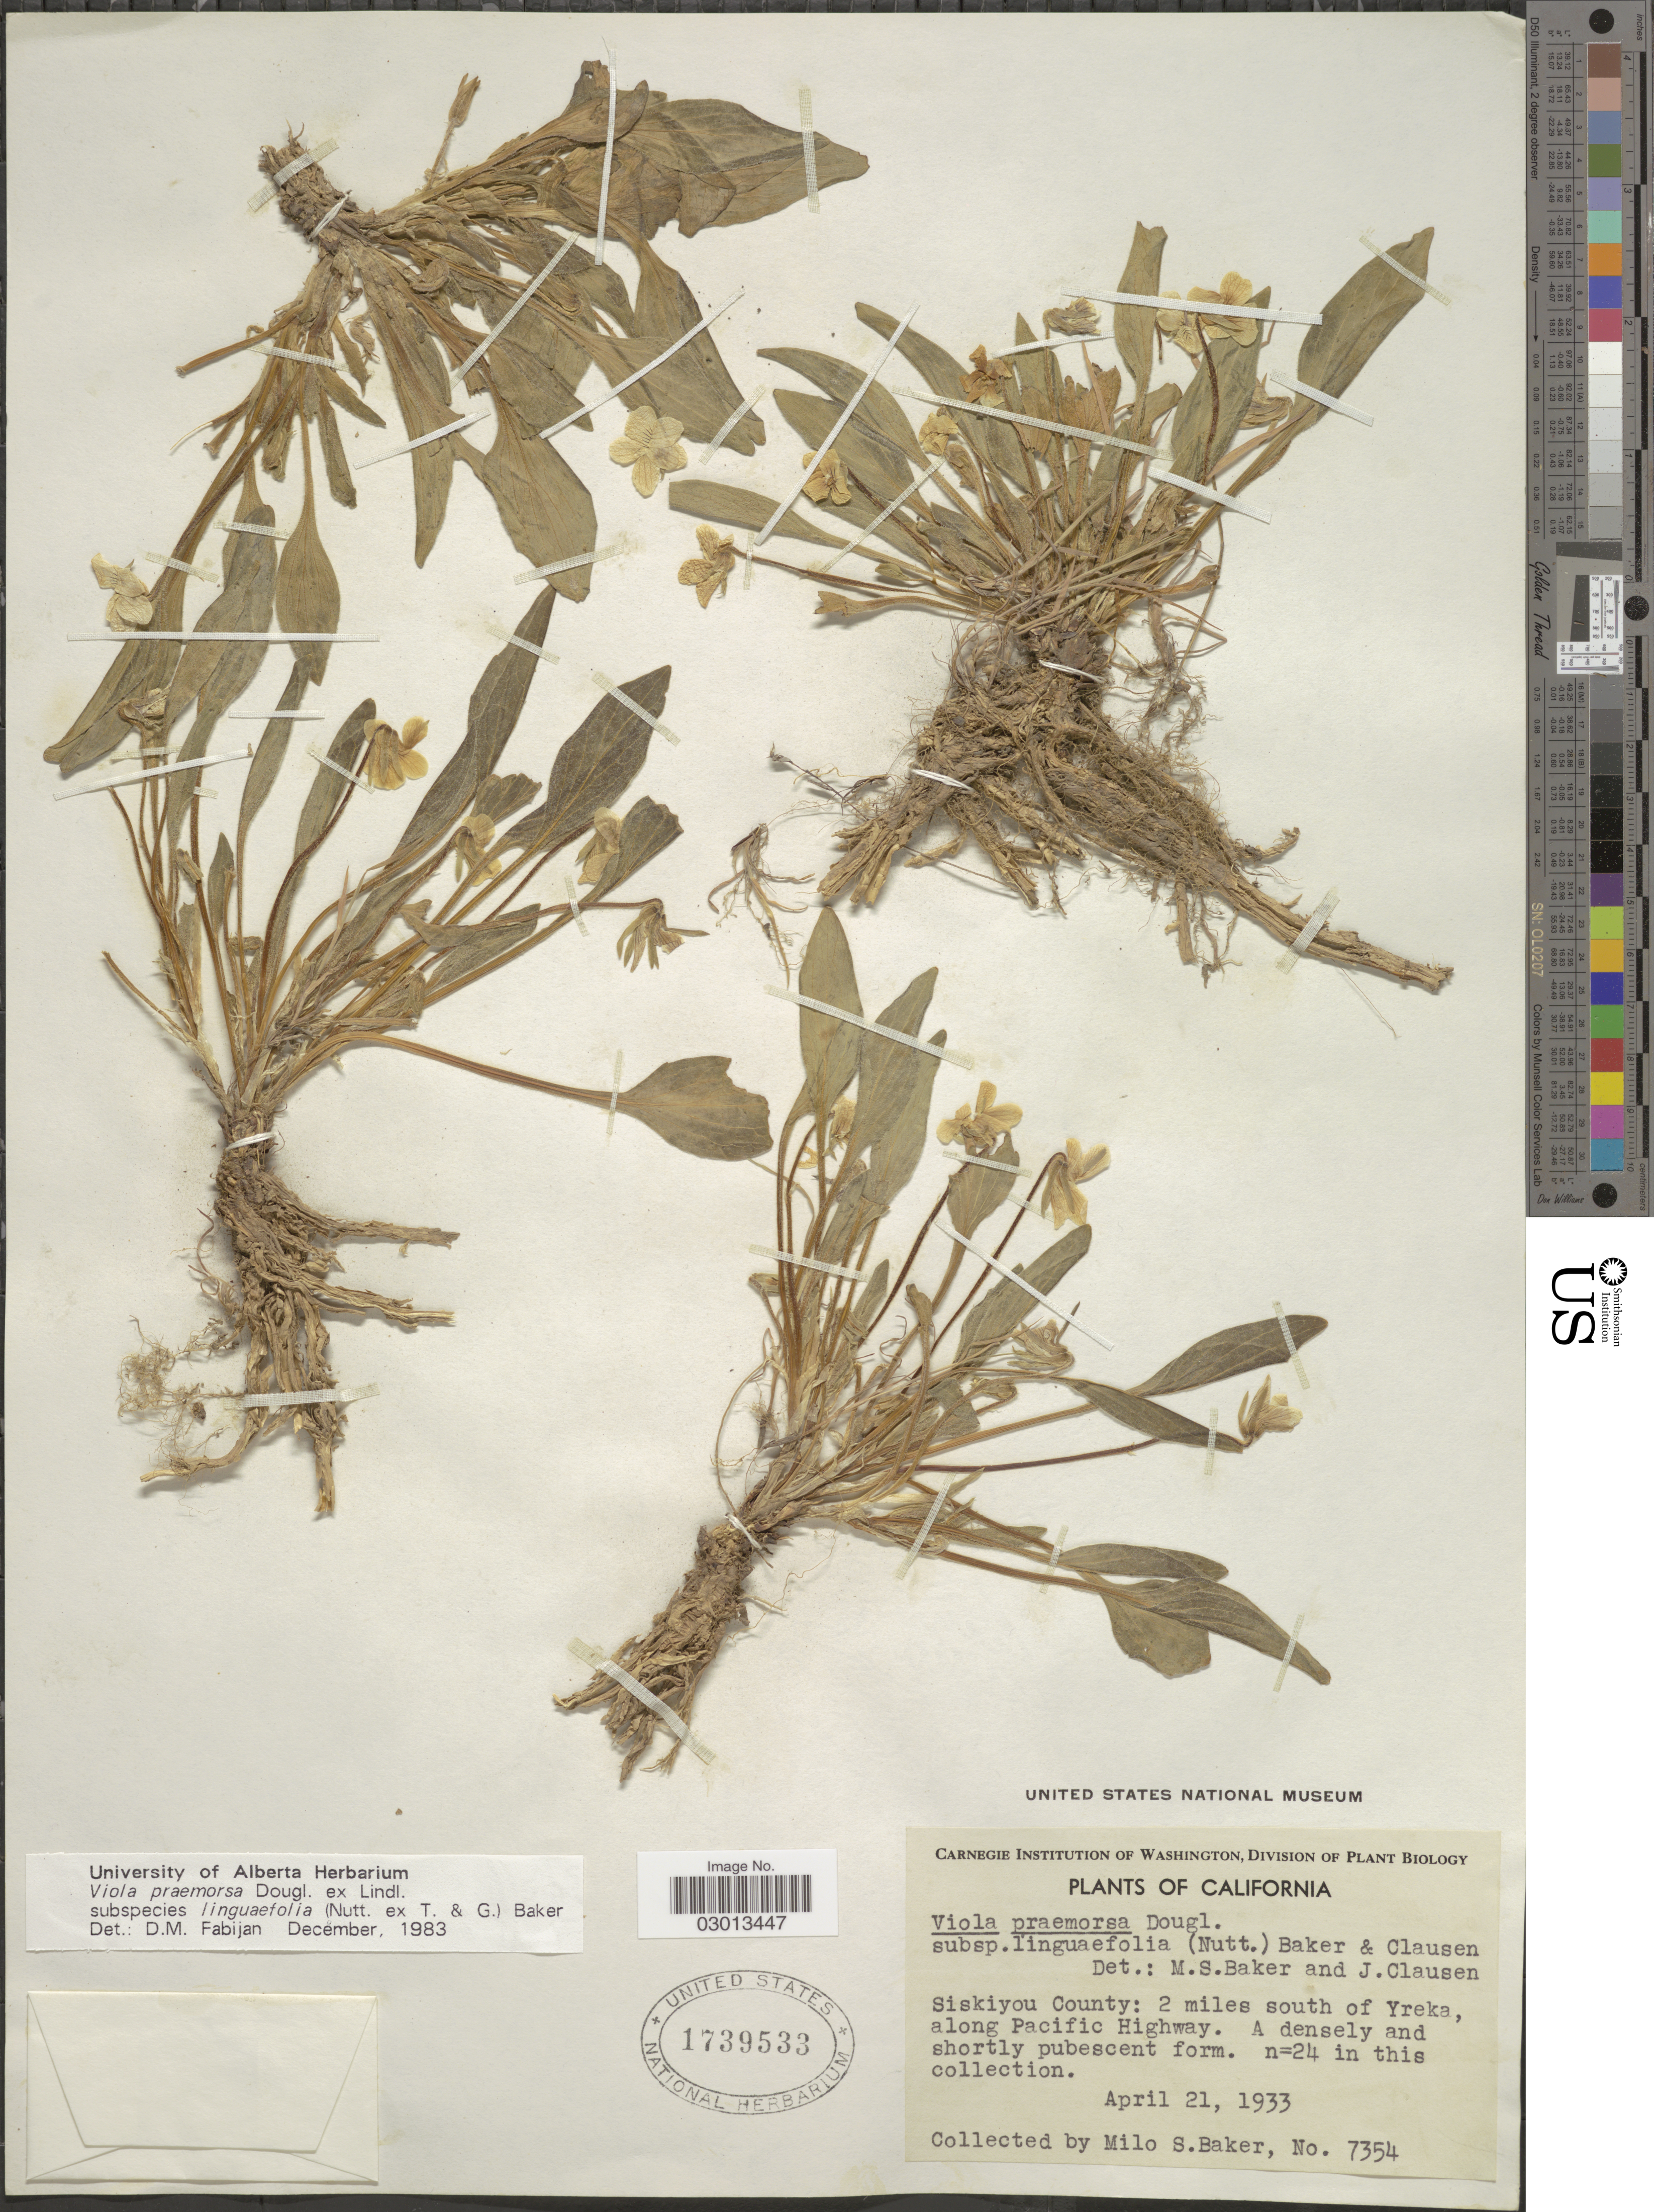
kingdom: Plantae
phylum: Tracheophyta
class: Magnoliopsida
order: Malpighiales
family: Violaceae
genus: Viola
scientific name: Viola praemorsa subsp. linguifolia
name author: (Nutt.) M.S. Baker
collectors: M. S. Baker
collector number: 7354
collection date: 1933-04-21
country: United States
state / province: California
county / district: Siskiyou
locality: Siskiyou County: 2 miles south of Yreka, along Pacific Highway.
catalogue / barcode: US 1739533